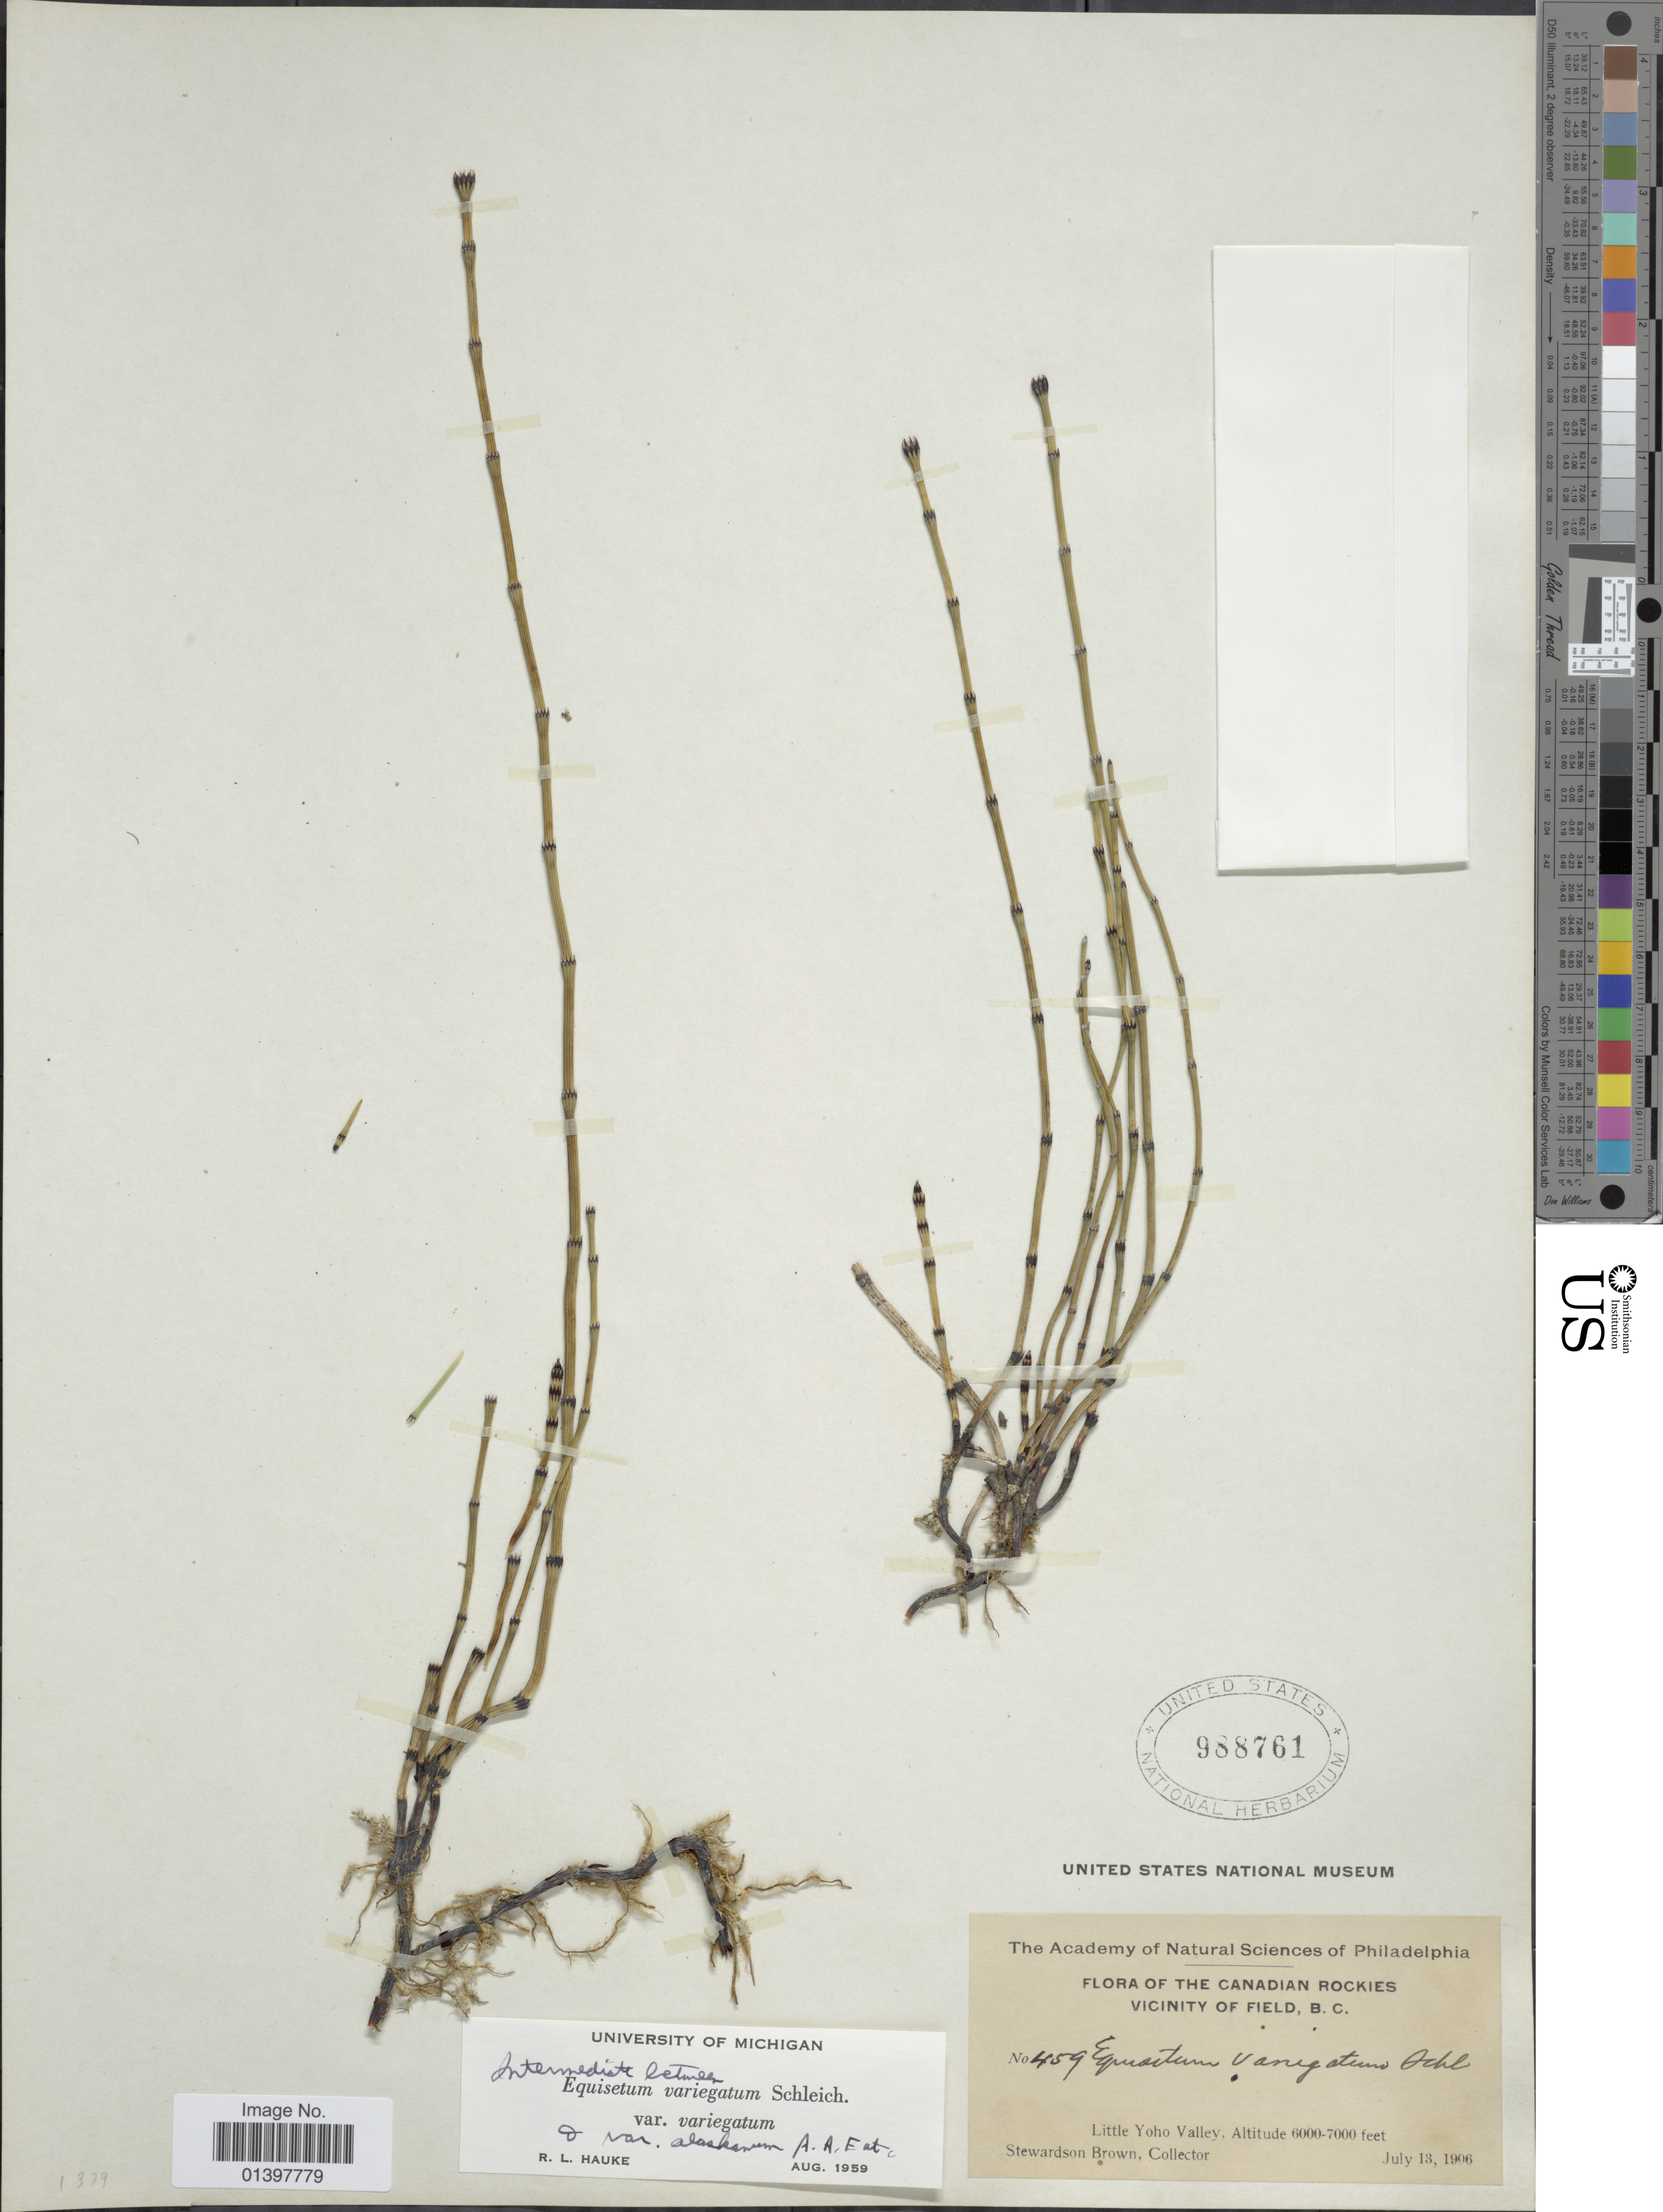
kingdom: Plantae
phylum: Tracheophyta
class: Polypodiopsida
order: Equisetales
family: Equisetaceae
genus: Equisetum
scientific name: Equisetum variegatum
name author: Schleich. ex F. Weber & D. Mohr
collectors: S. Brown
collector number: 459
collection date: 1906-07-13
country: Canada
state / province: British Columbia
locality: Vicinity of Field, B.C., Little Yoho valley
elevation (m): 1829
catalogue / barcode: US 988761